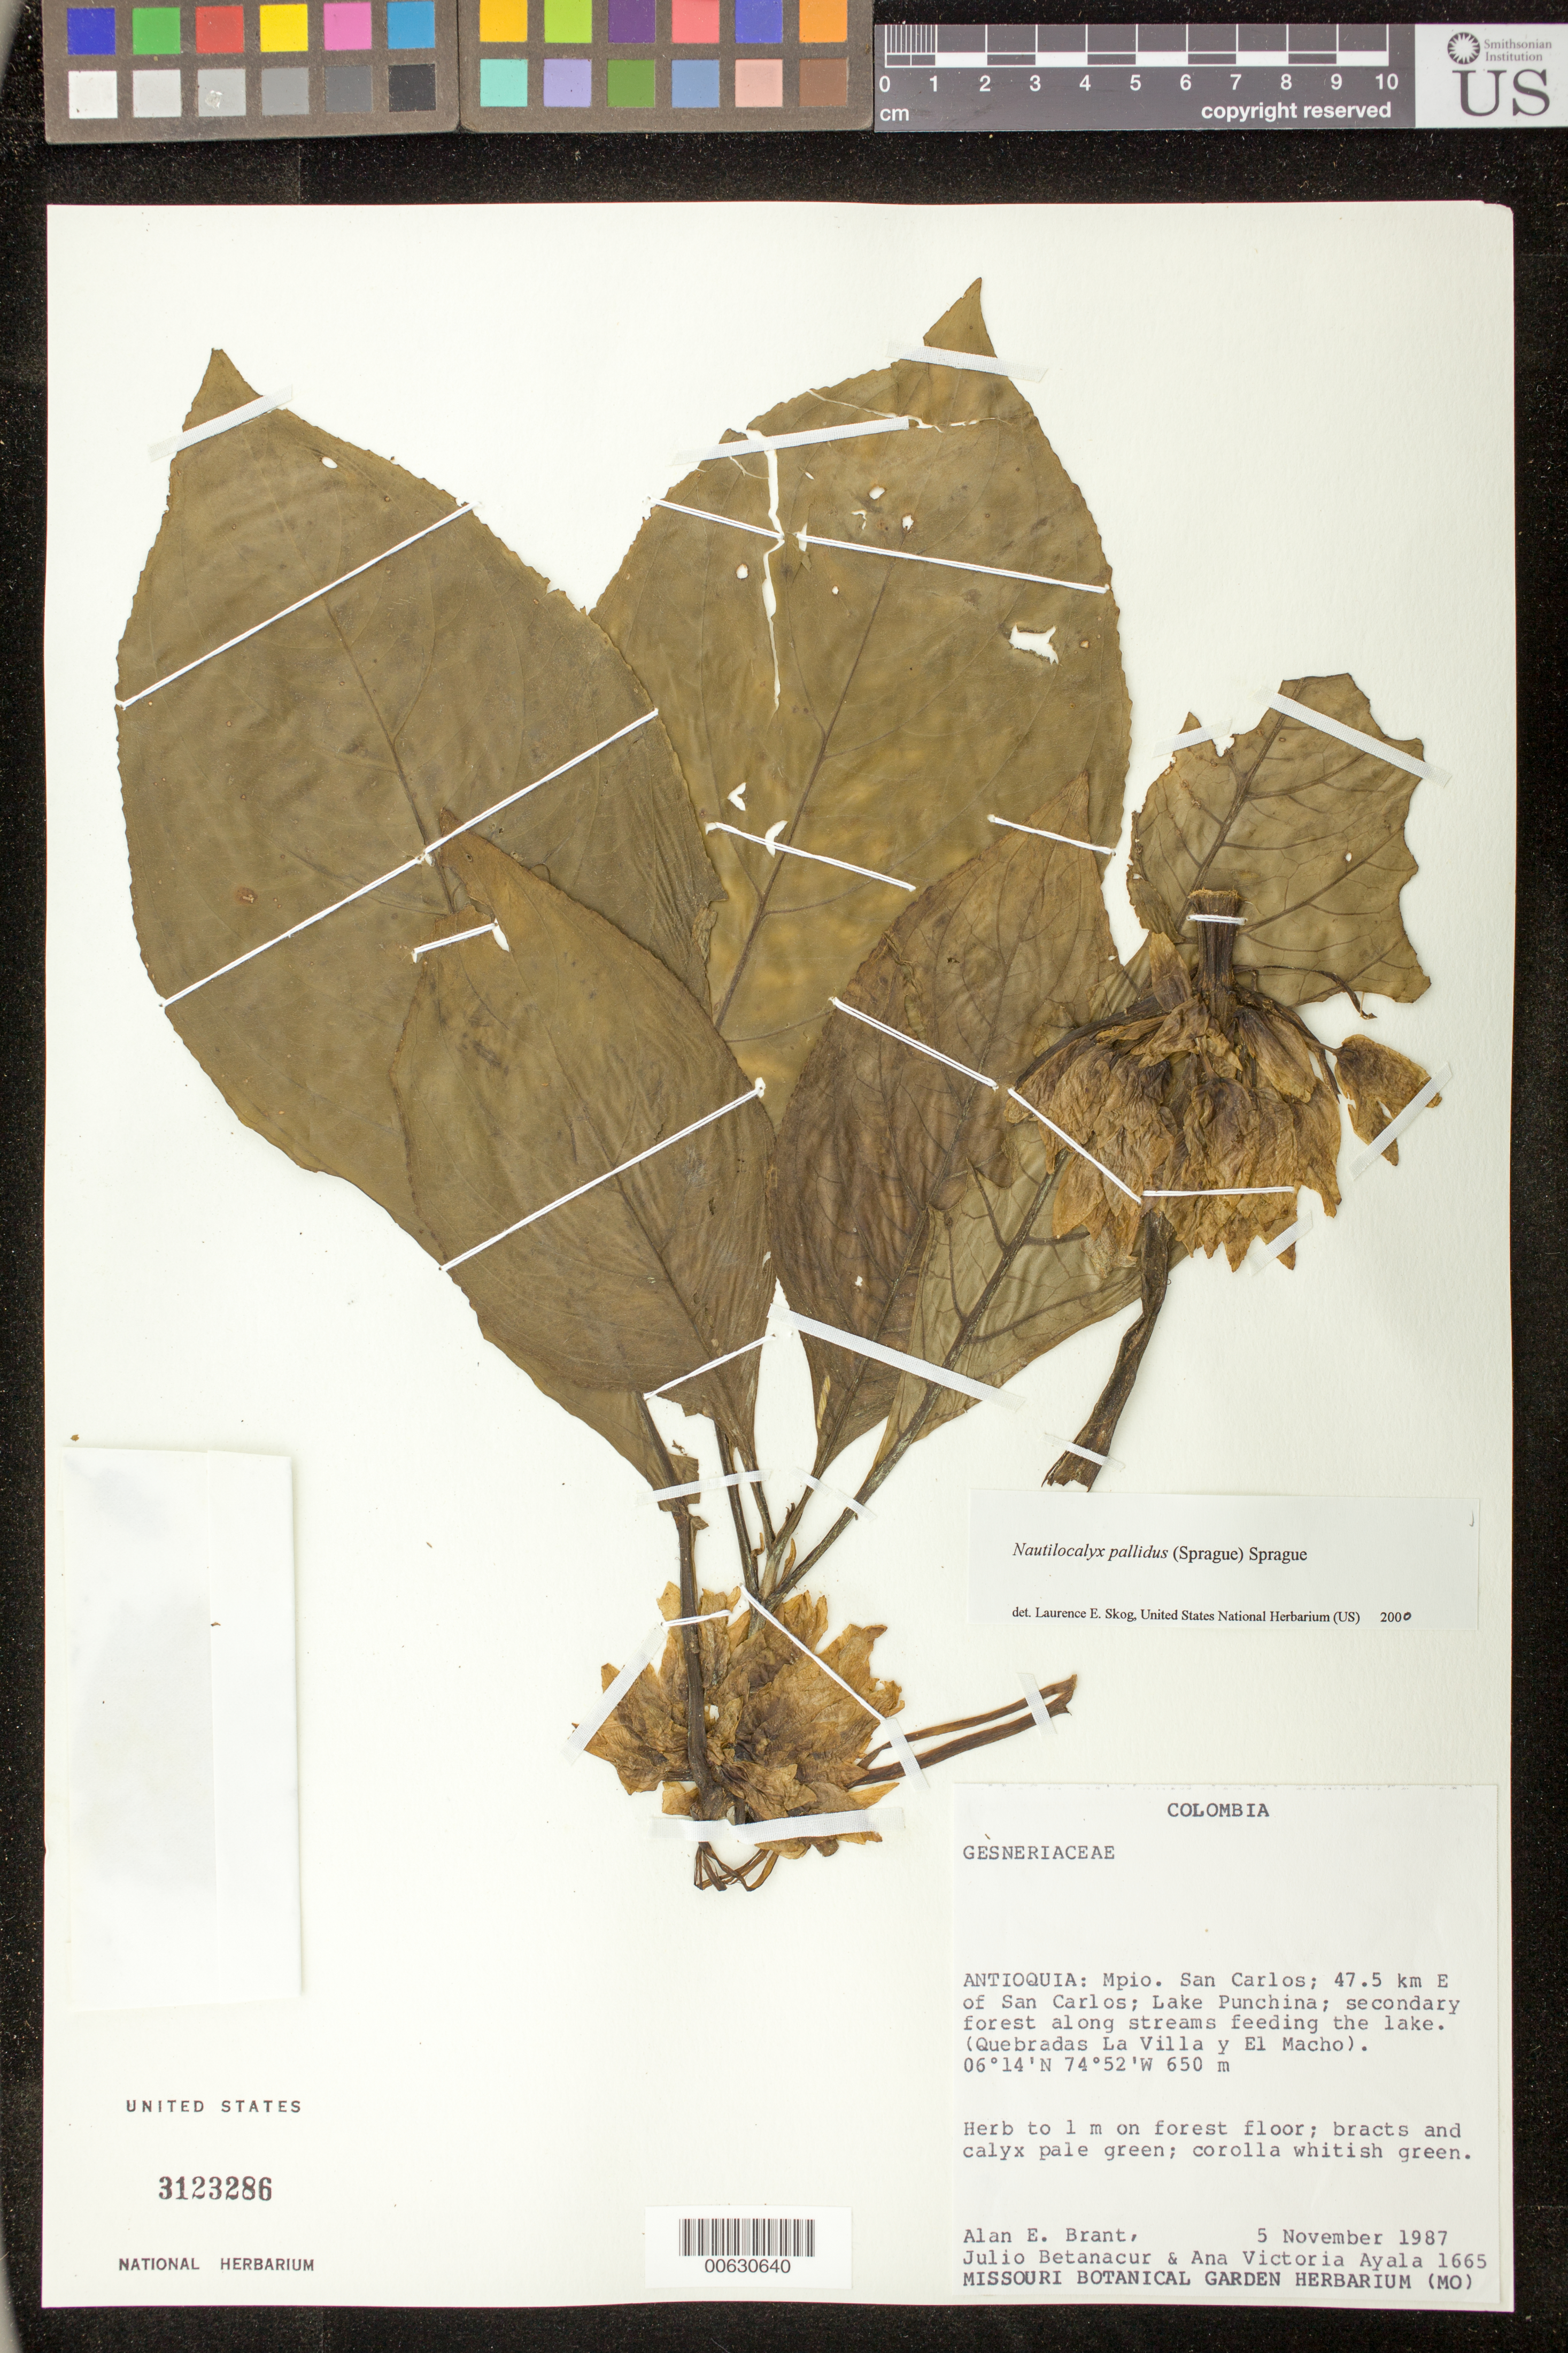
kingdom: Plantae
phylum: Tracheophyta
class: Magnoliopsida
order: Lamiales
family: Gesneriaceae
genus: Nautilocalyx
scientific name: Nautilocalyx pallidus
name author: (Sprague) C. Sprague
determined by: Skog, Laurence E.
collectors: A. Brant, J. C. Betancur & A. V. Ayala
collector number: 1665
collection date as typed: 05 Nov 1987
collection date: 1987-11-05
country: Colombia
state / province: Antioquia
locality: Mpio. San Carlos; 47.5 km E of San Carlos; Lake Punchina. (Quebradas La Villa y El Macho)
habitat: Secondary forest along streams feeding the lake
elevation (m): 650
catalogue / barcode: US 3123286